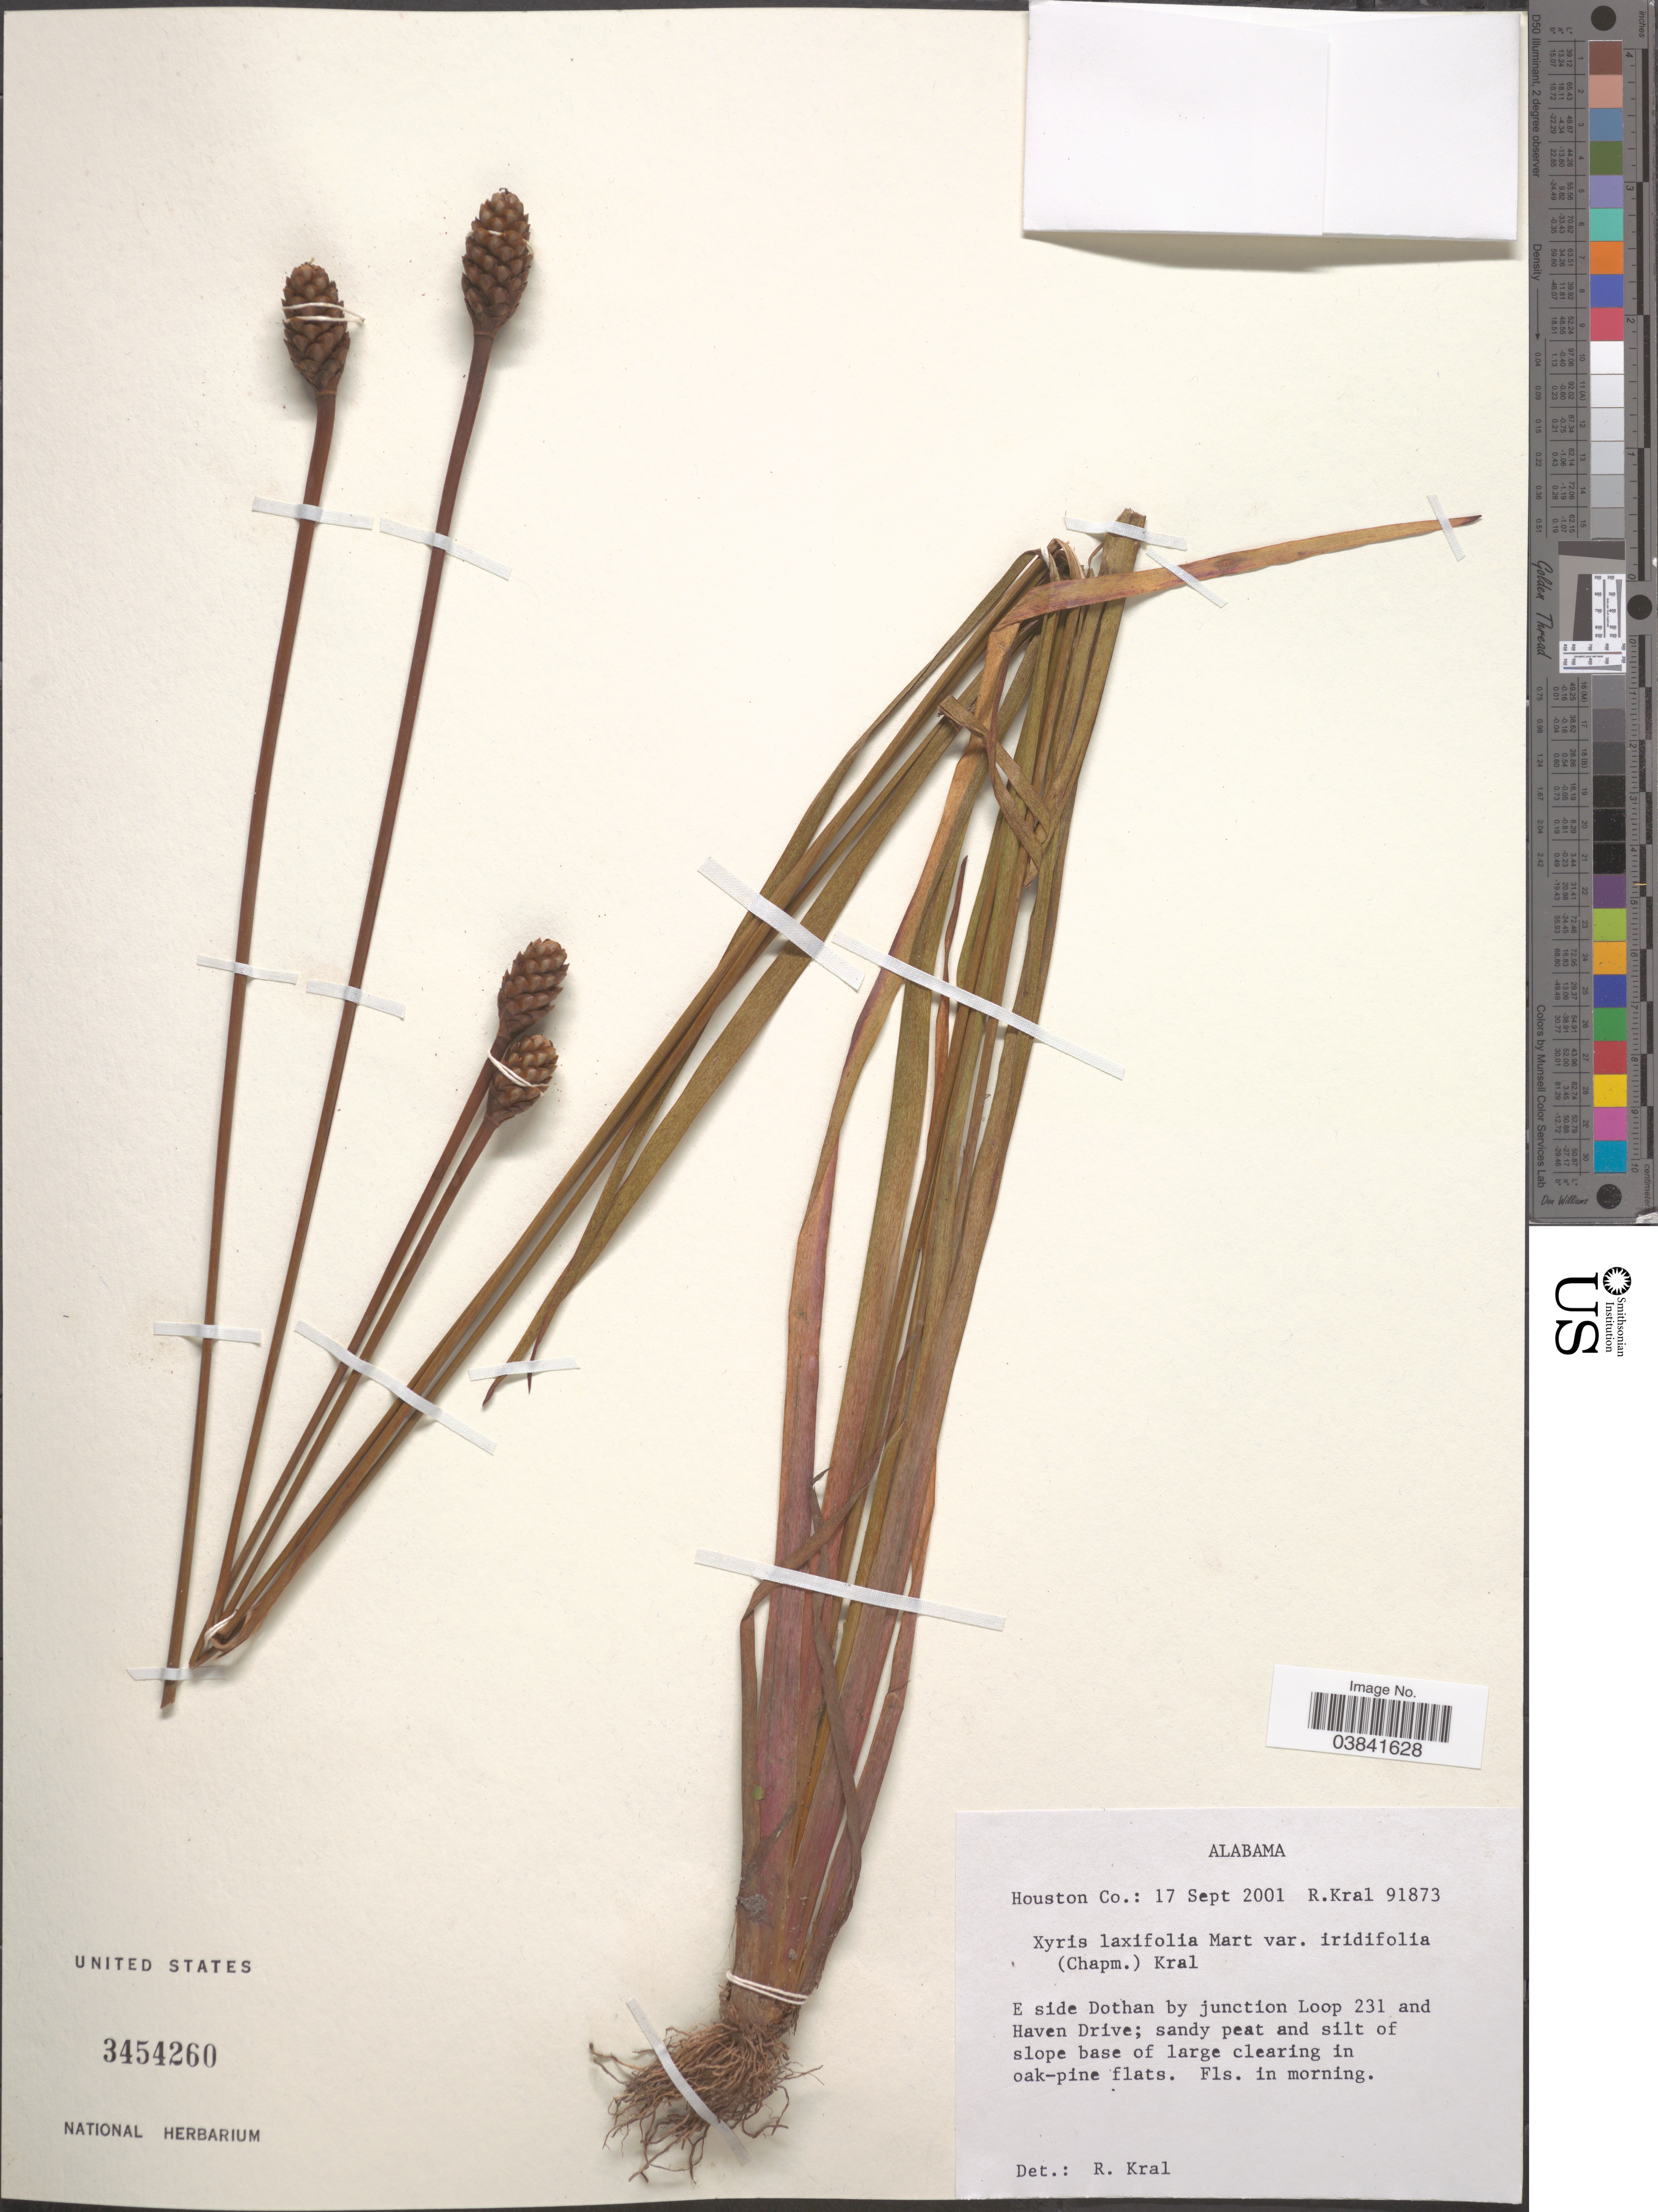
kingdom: Plantae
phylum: Tracheophyta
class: Liliopsida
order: Poales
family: Xyridaceae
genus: Xyris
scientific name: Xyris iridifolia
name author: Chapm.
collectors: R. Kral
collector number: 91873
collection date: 2001-09-17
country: United States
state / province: Alabama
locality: Houston Co.: E side Dothan by junction Loop 231 and Haven Drive.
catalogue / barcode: US 3454260